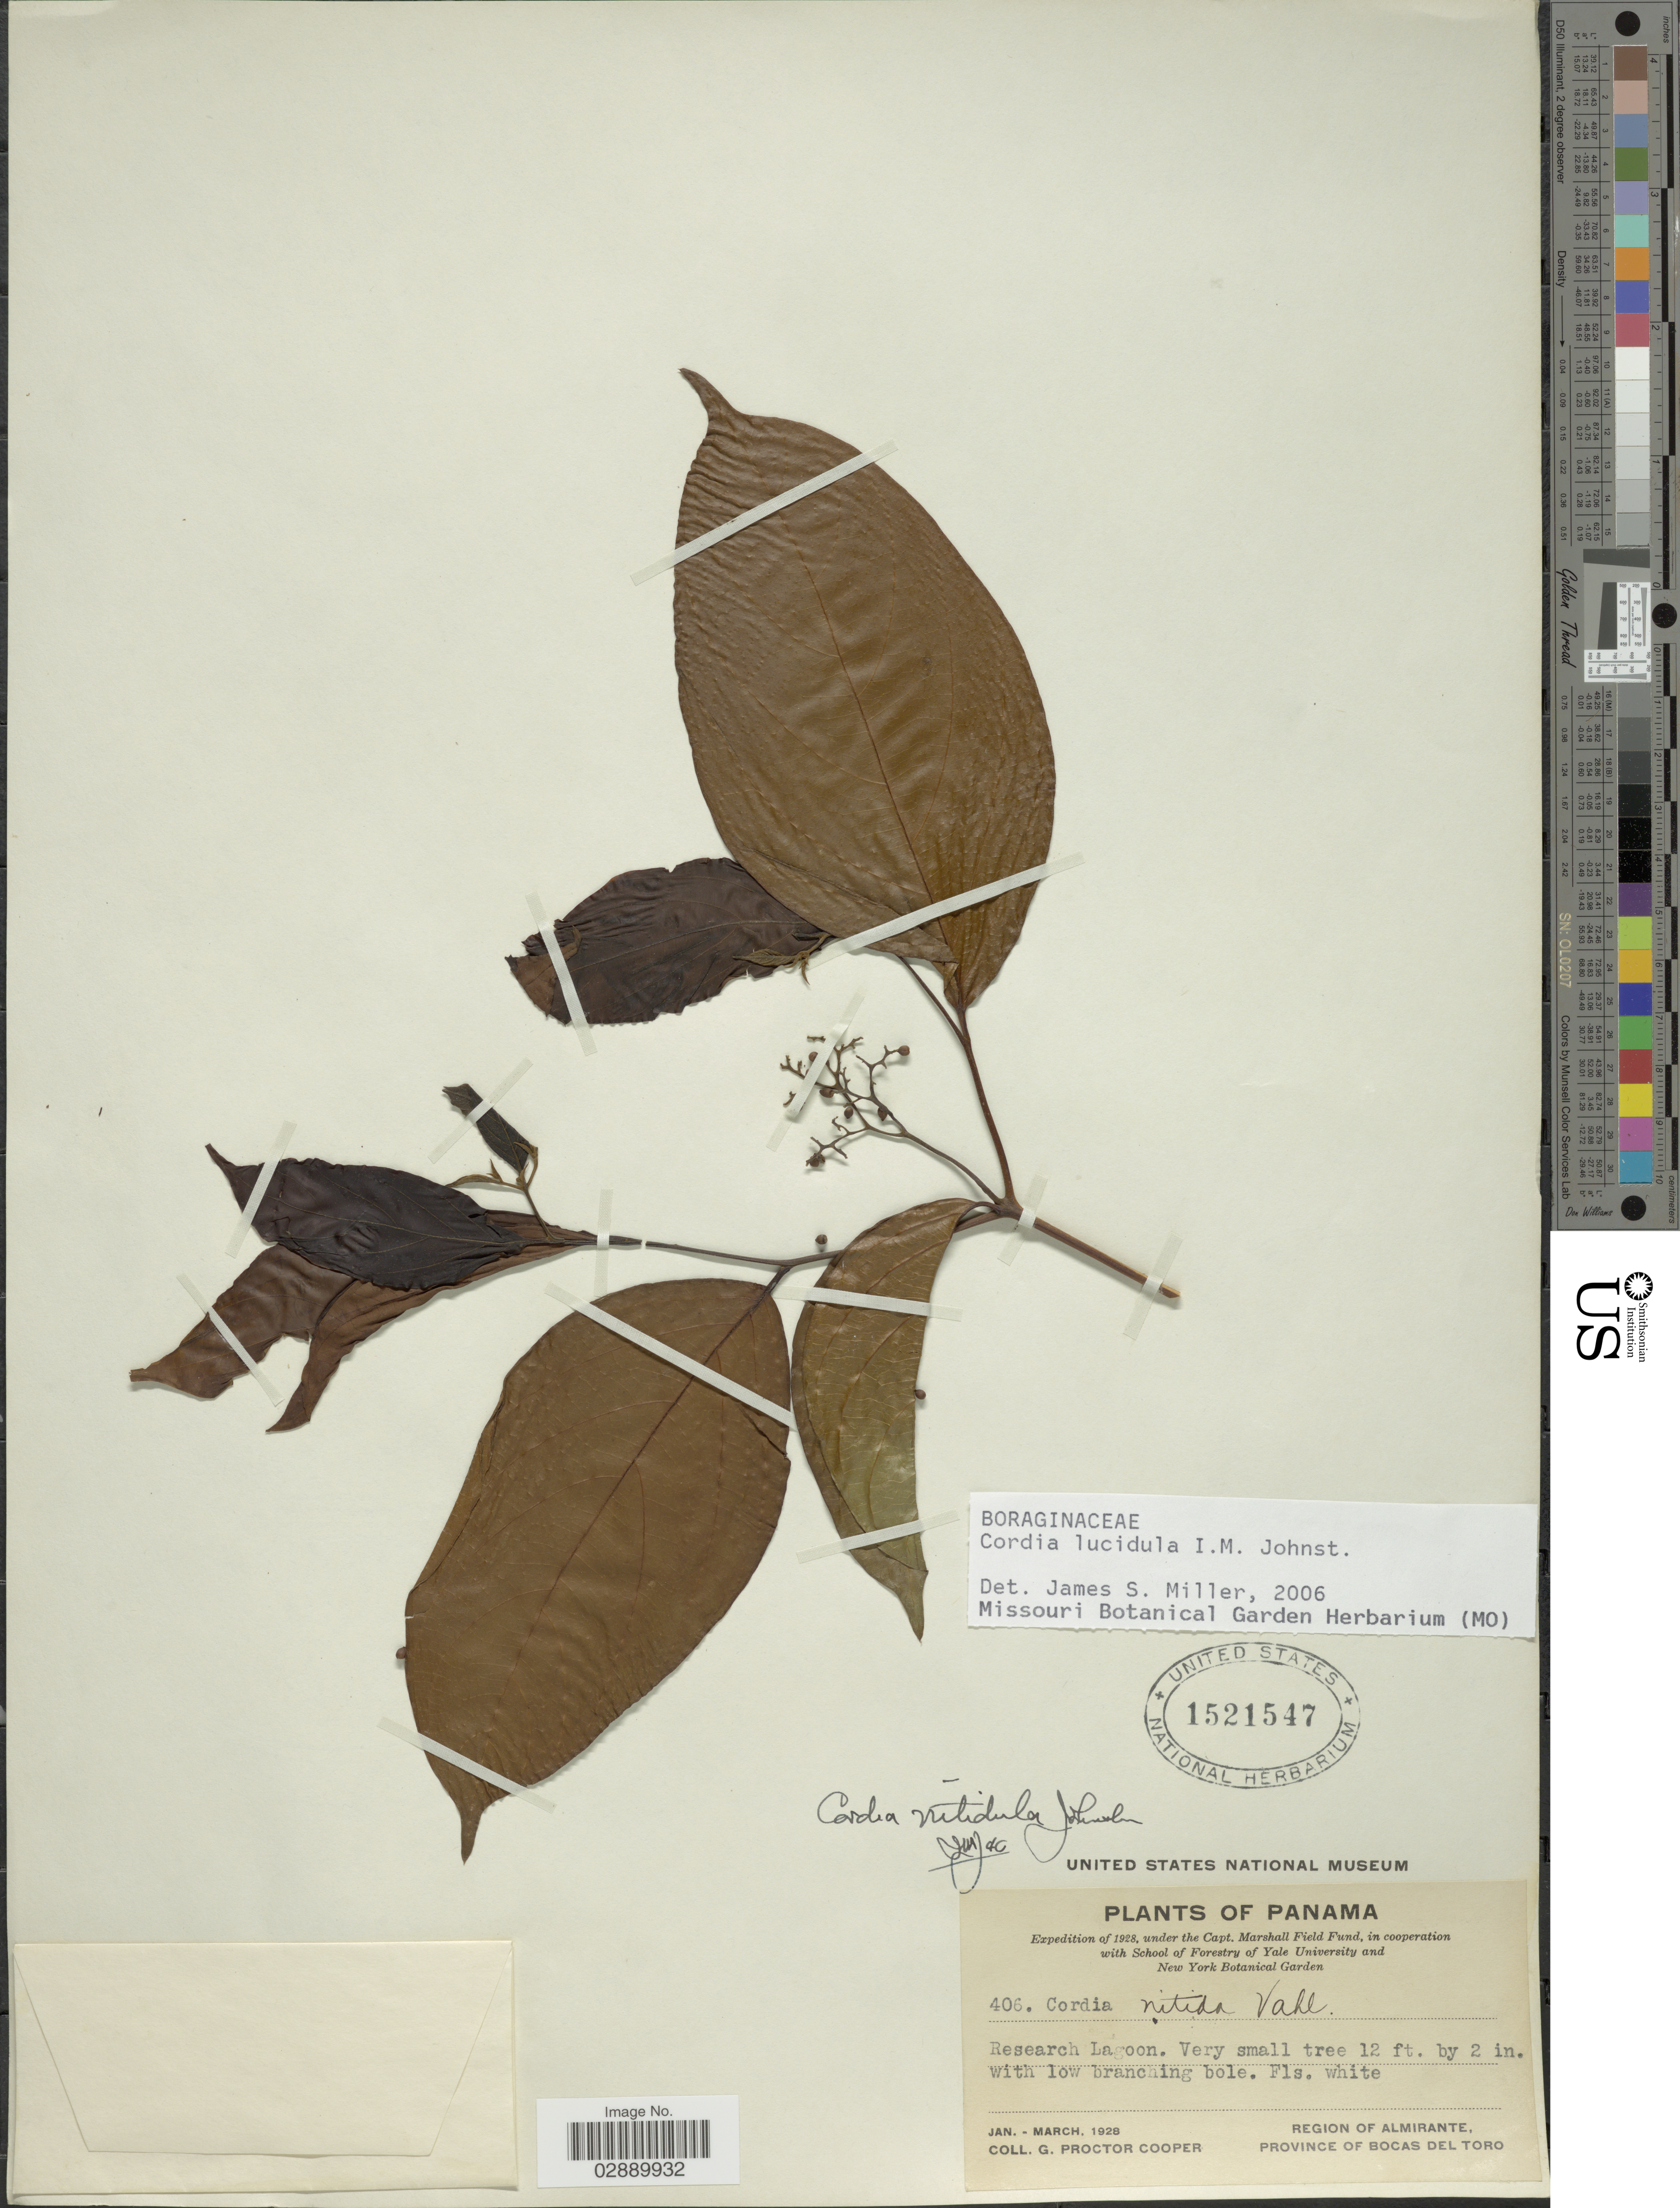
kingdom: Plantae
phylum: Tracheophyta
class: Magnoliopsida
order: Boraginales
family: Cordiaceae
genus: Cordia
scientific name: Cordia lucidula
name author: I.M. Johnst.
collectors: G. Cooper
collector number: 406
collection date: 1928-01/1928-03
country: Panama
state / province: Bocas del Toro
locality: Region of Almirante, Province of Bocas del Toro.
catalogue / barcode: US 1521547